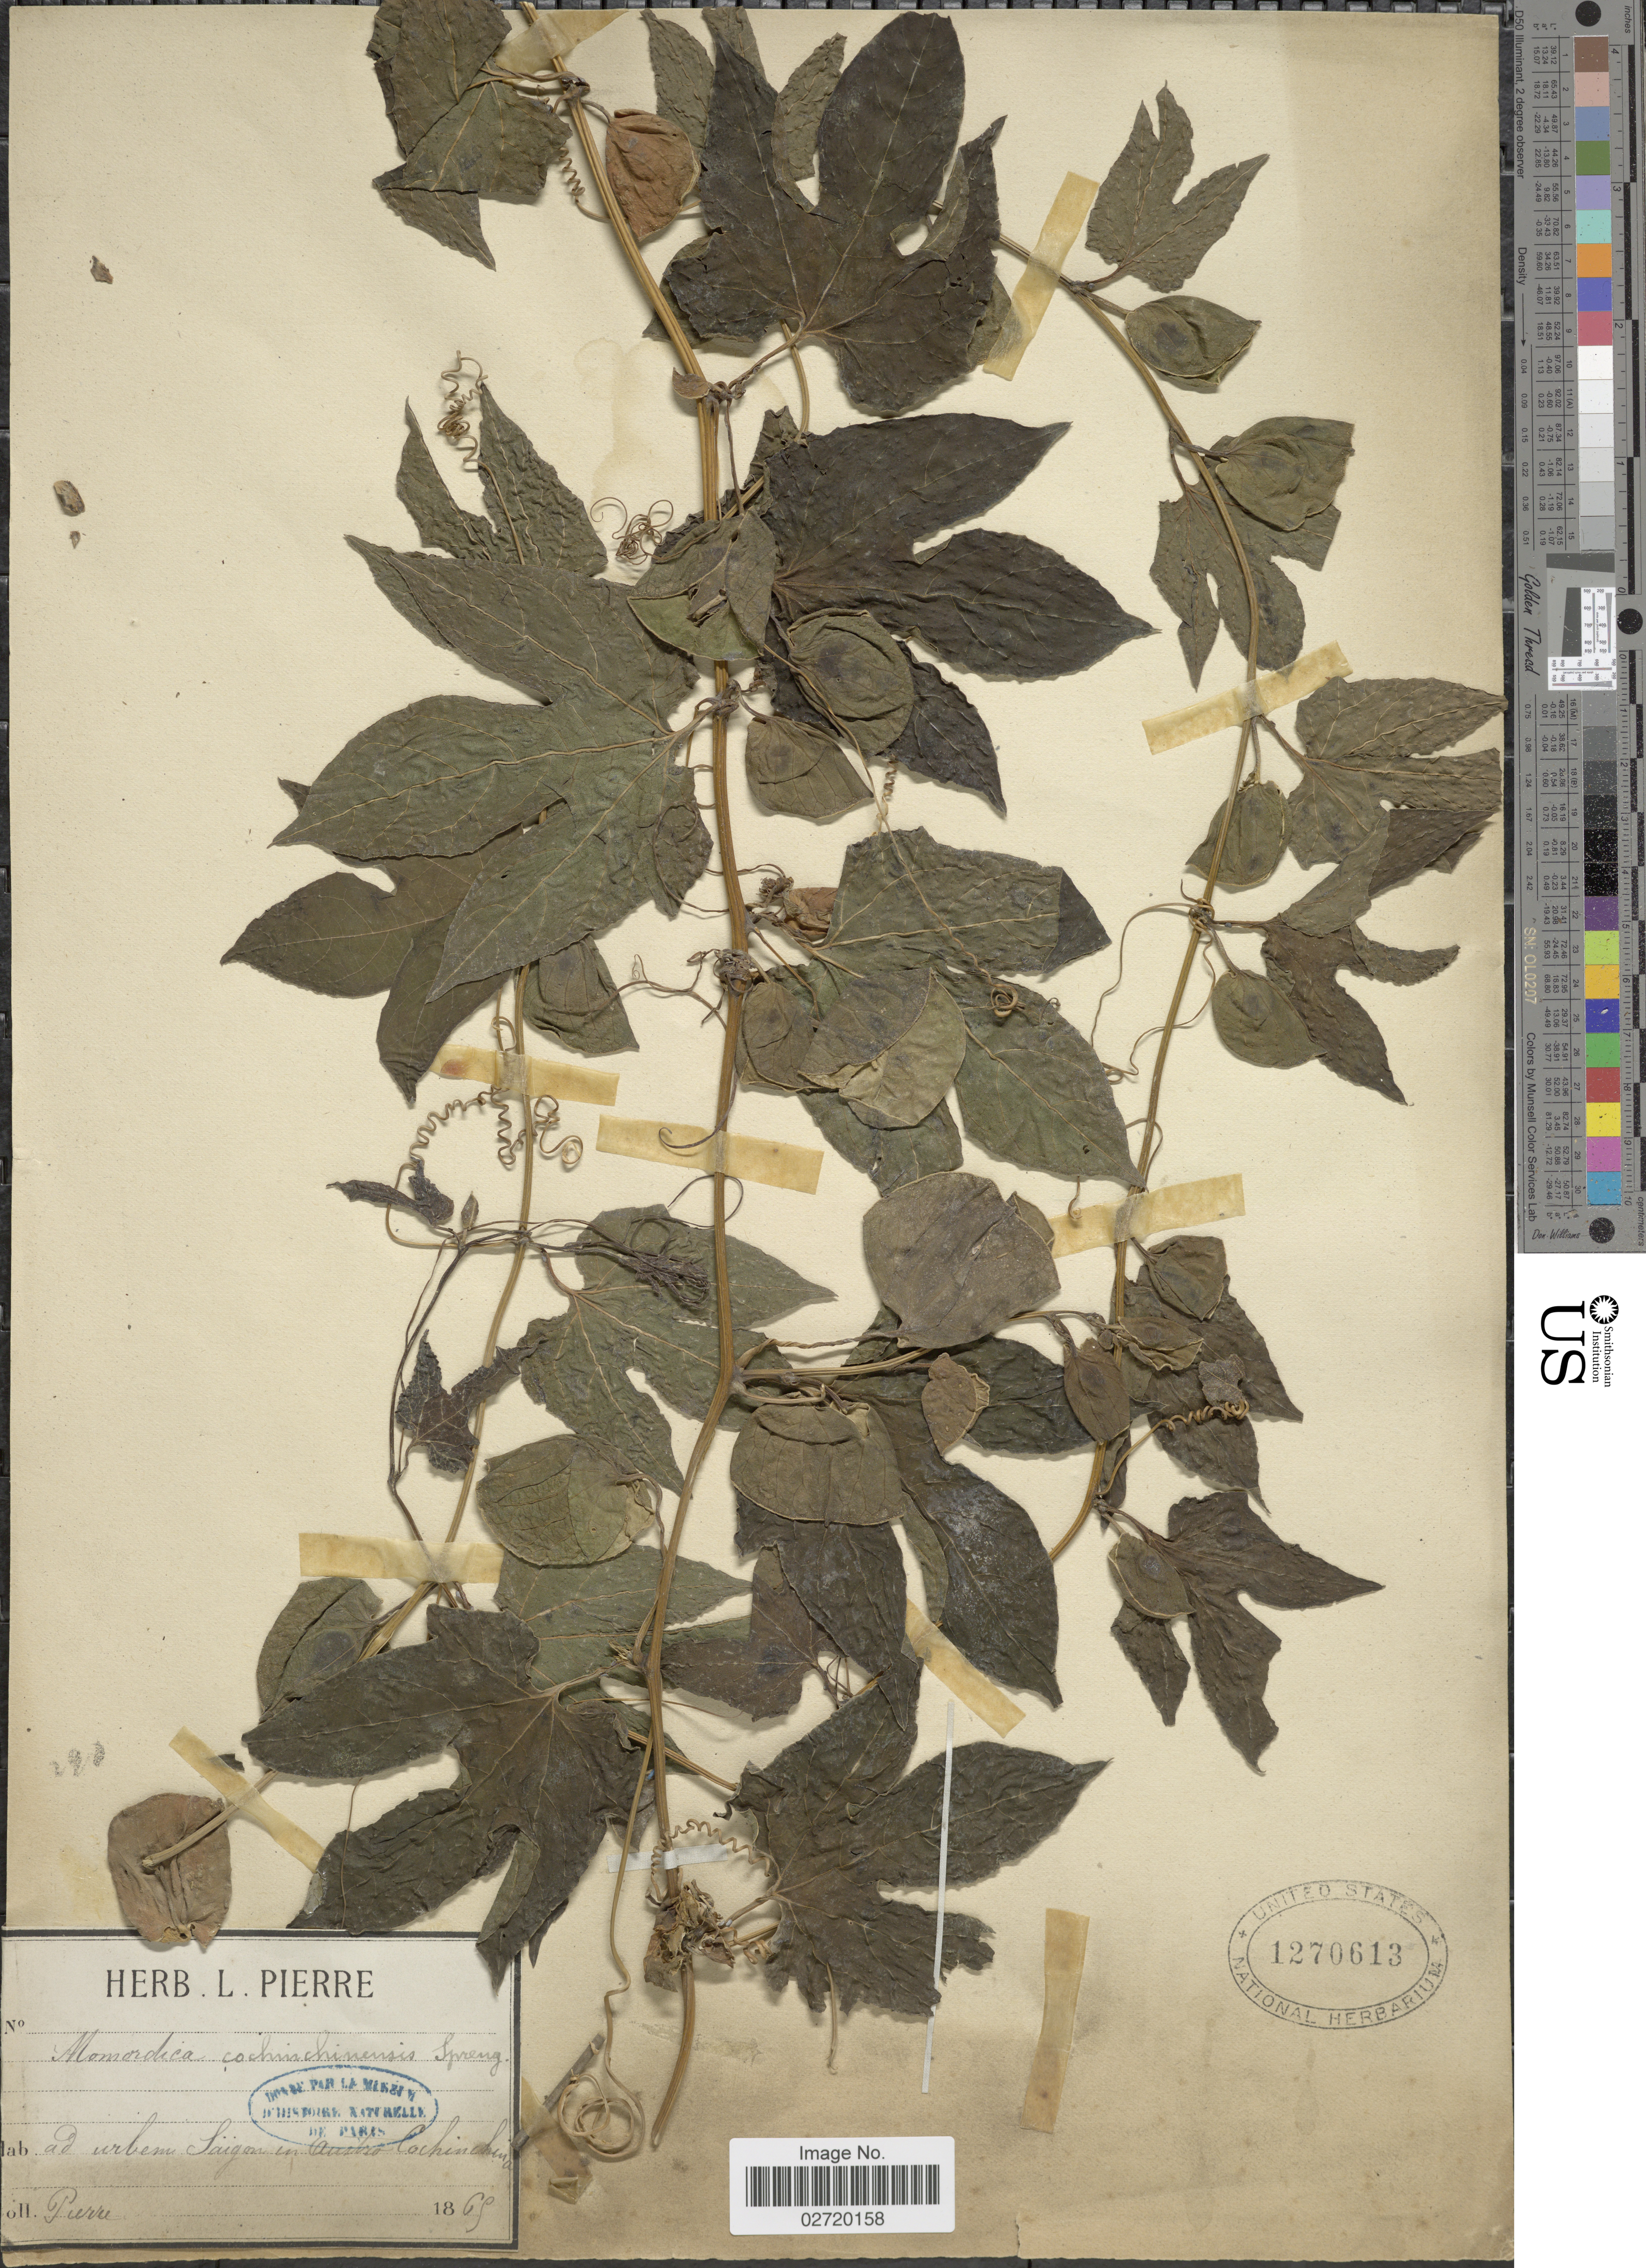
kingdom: Plantae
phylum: Tracheophyta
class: Magnoliopsida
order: Cucurbitales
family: Cucurbitaceae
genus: Momordica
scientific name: Momordica cochinchinensis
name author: (Lour.) Spreng.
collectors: -- Pierre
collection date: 1869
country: Vietnam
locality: Ad urbem Saigon in Austro Cochinchinae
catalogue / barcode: US 1270613